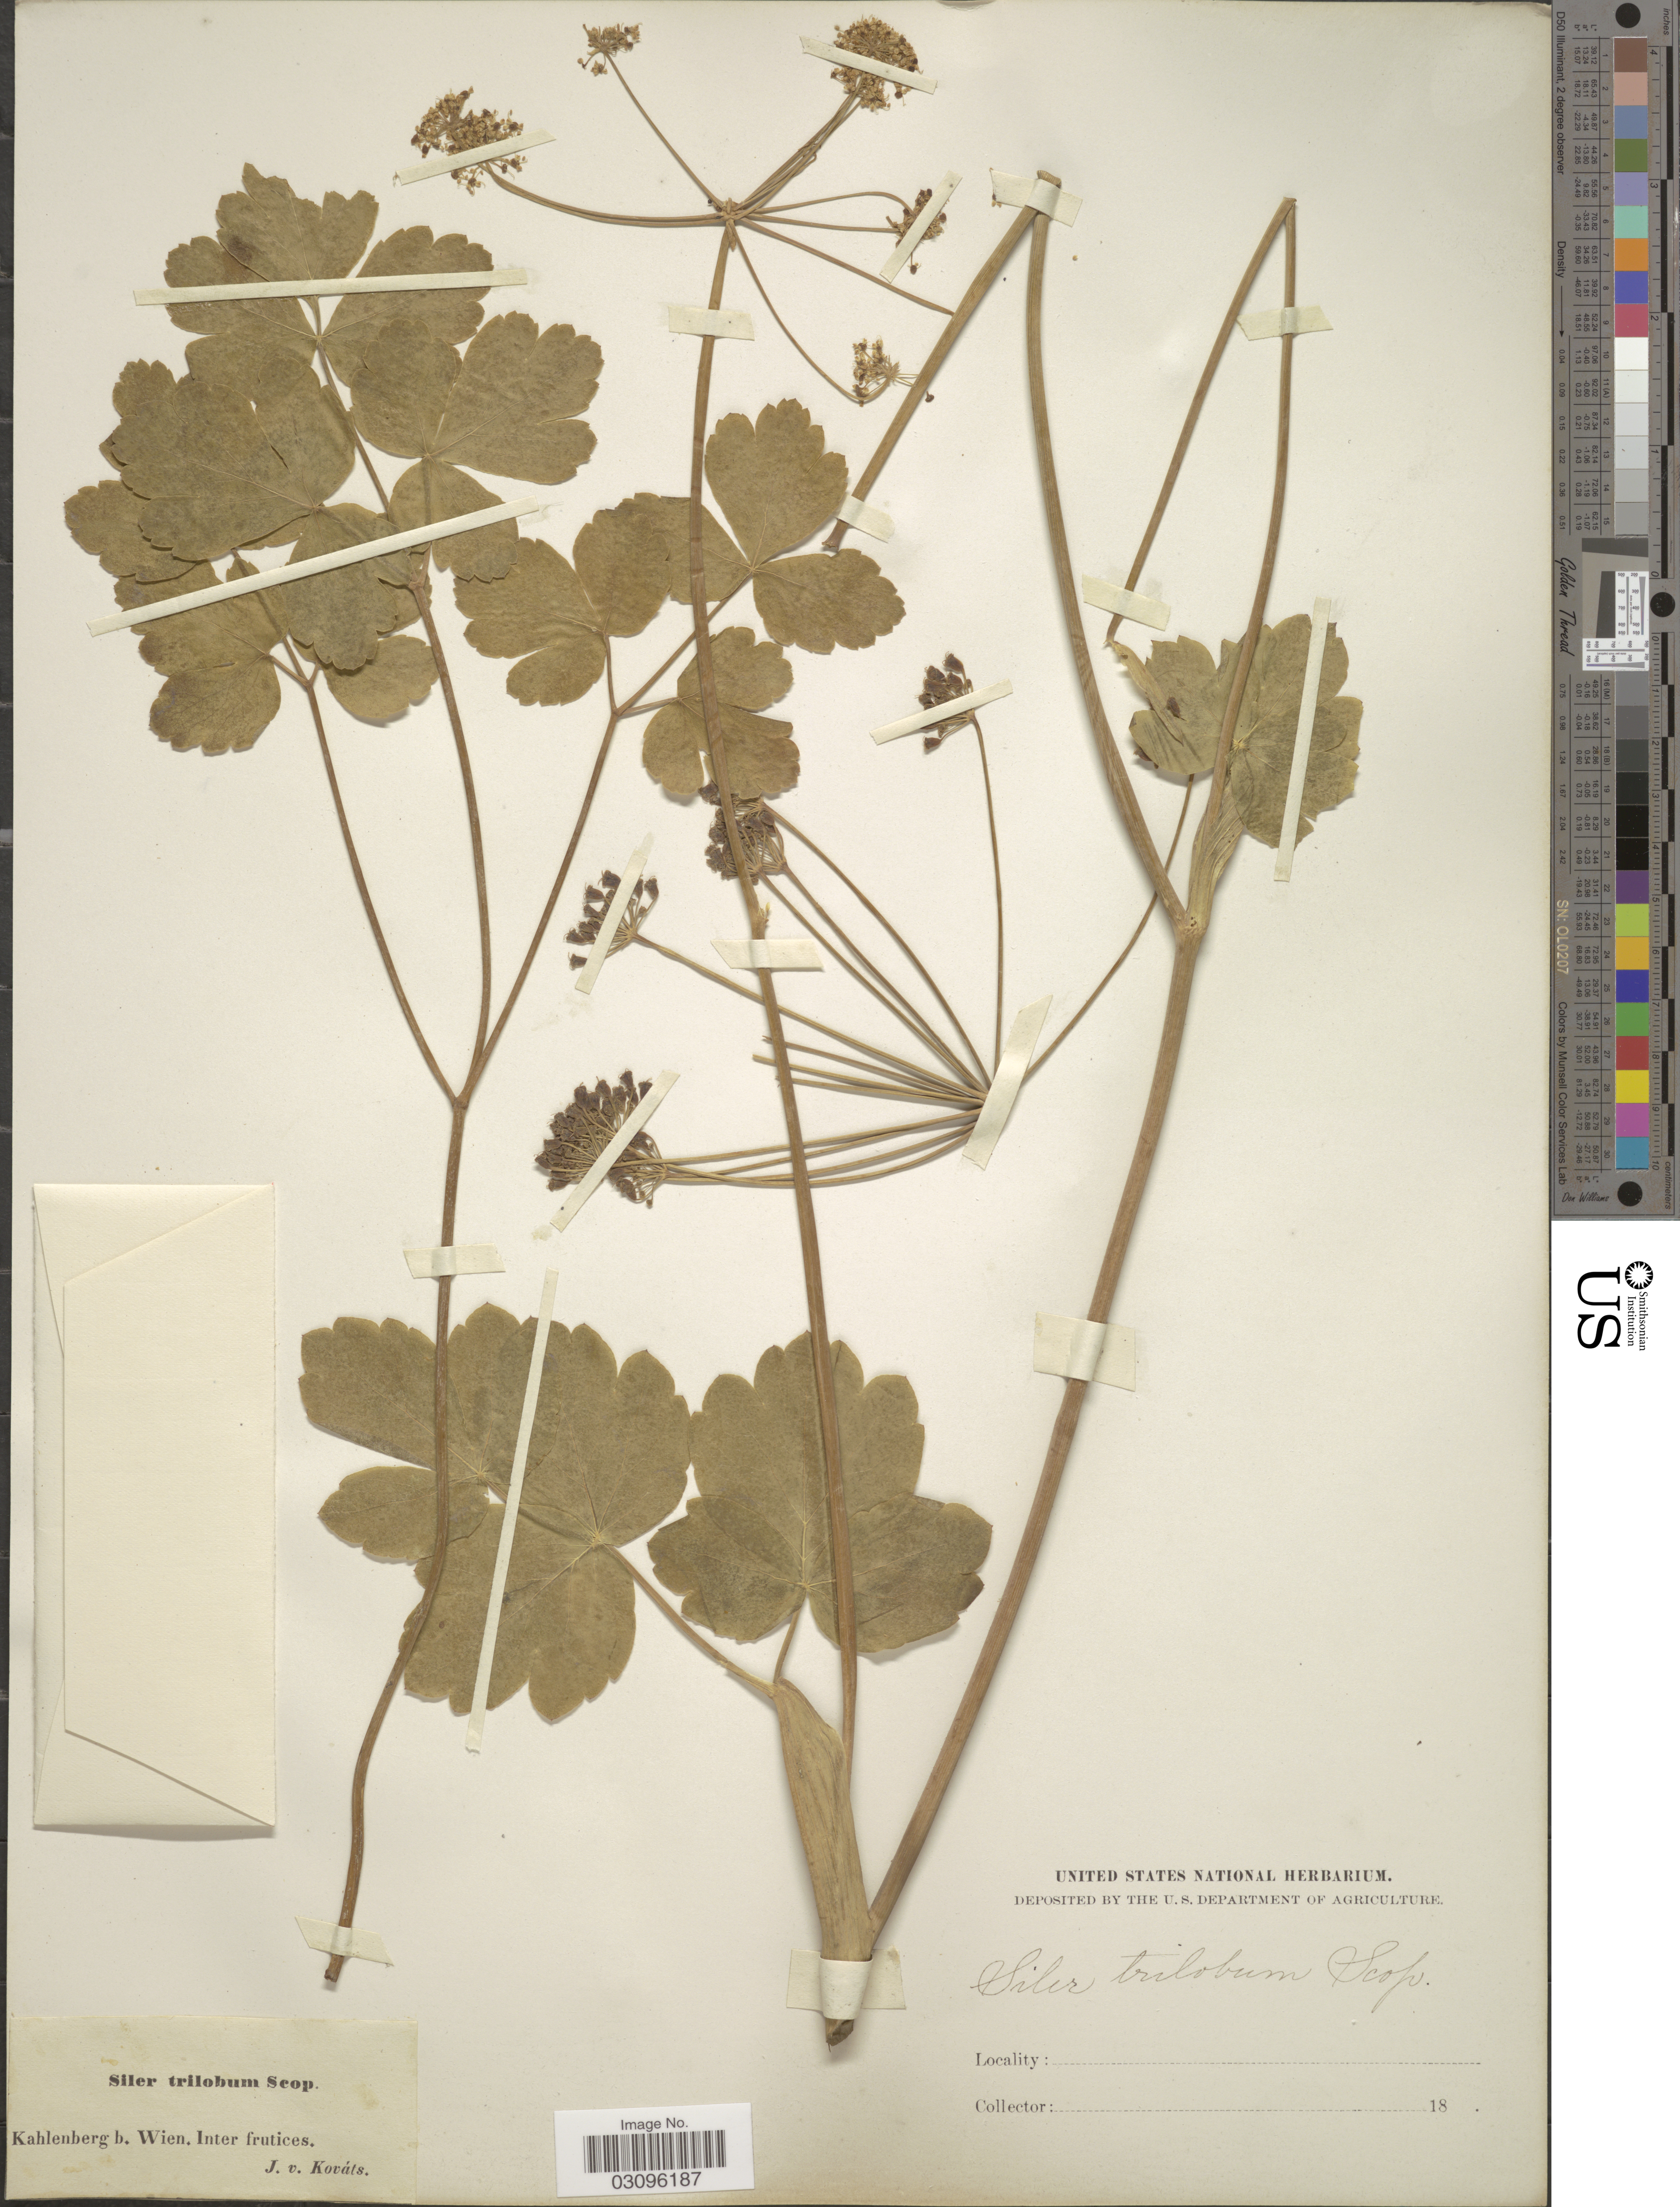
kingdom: Plantae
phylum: Tracheophyta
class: Magnoliopsida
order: Apiales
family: Apiaceae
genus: Laser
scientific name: Laser trilobum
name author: (L.) Borkh.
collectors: J. Kováts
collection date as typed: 18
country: Austria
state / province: Wien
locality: Kahlenberg b. Wien. Inter frutices.